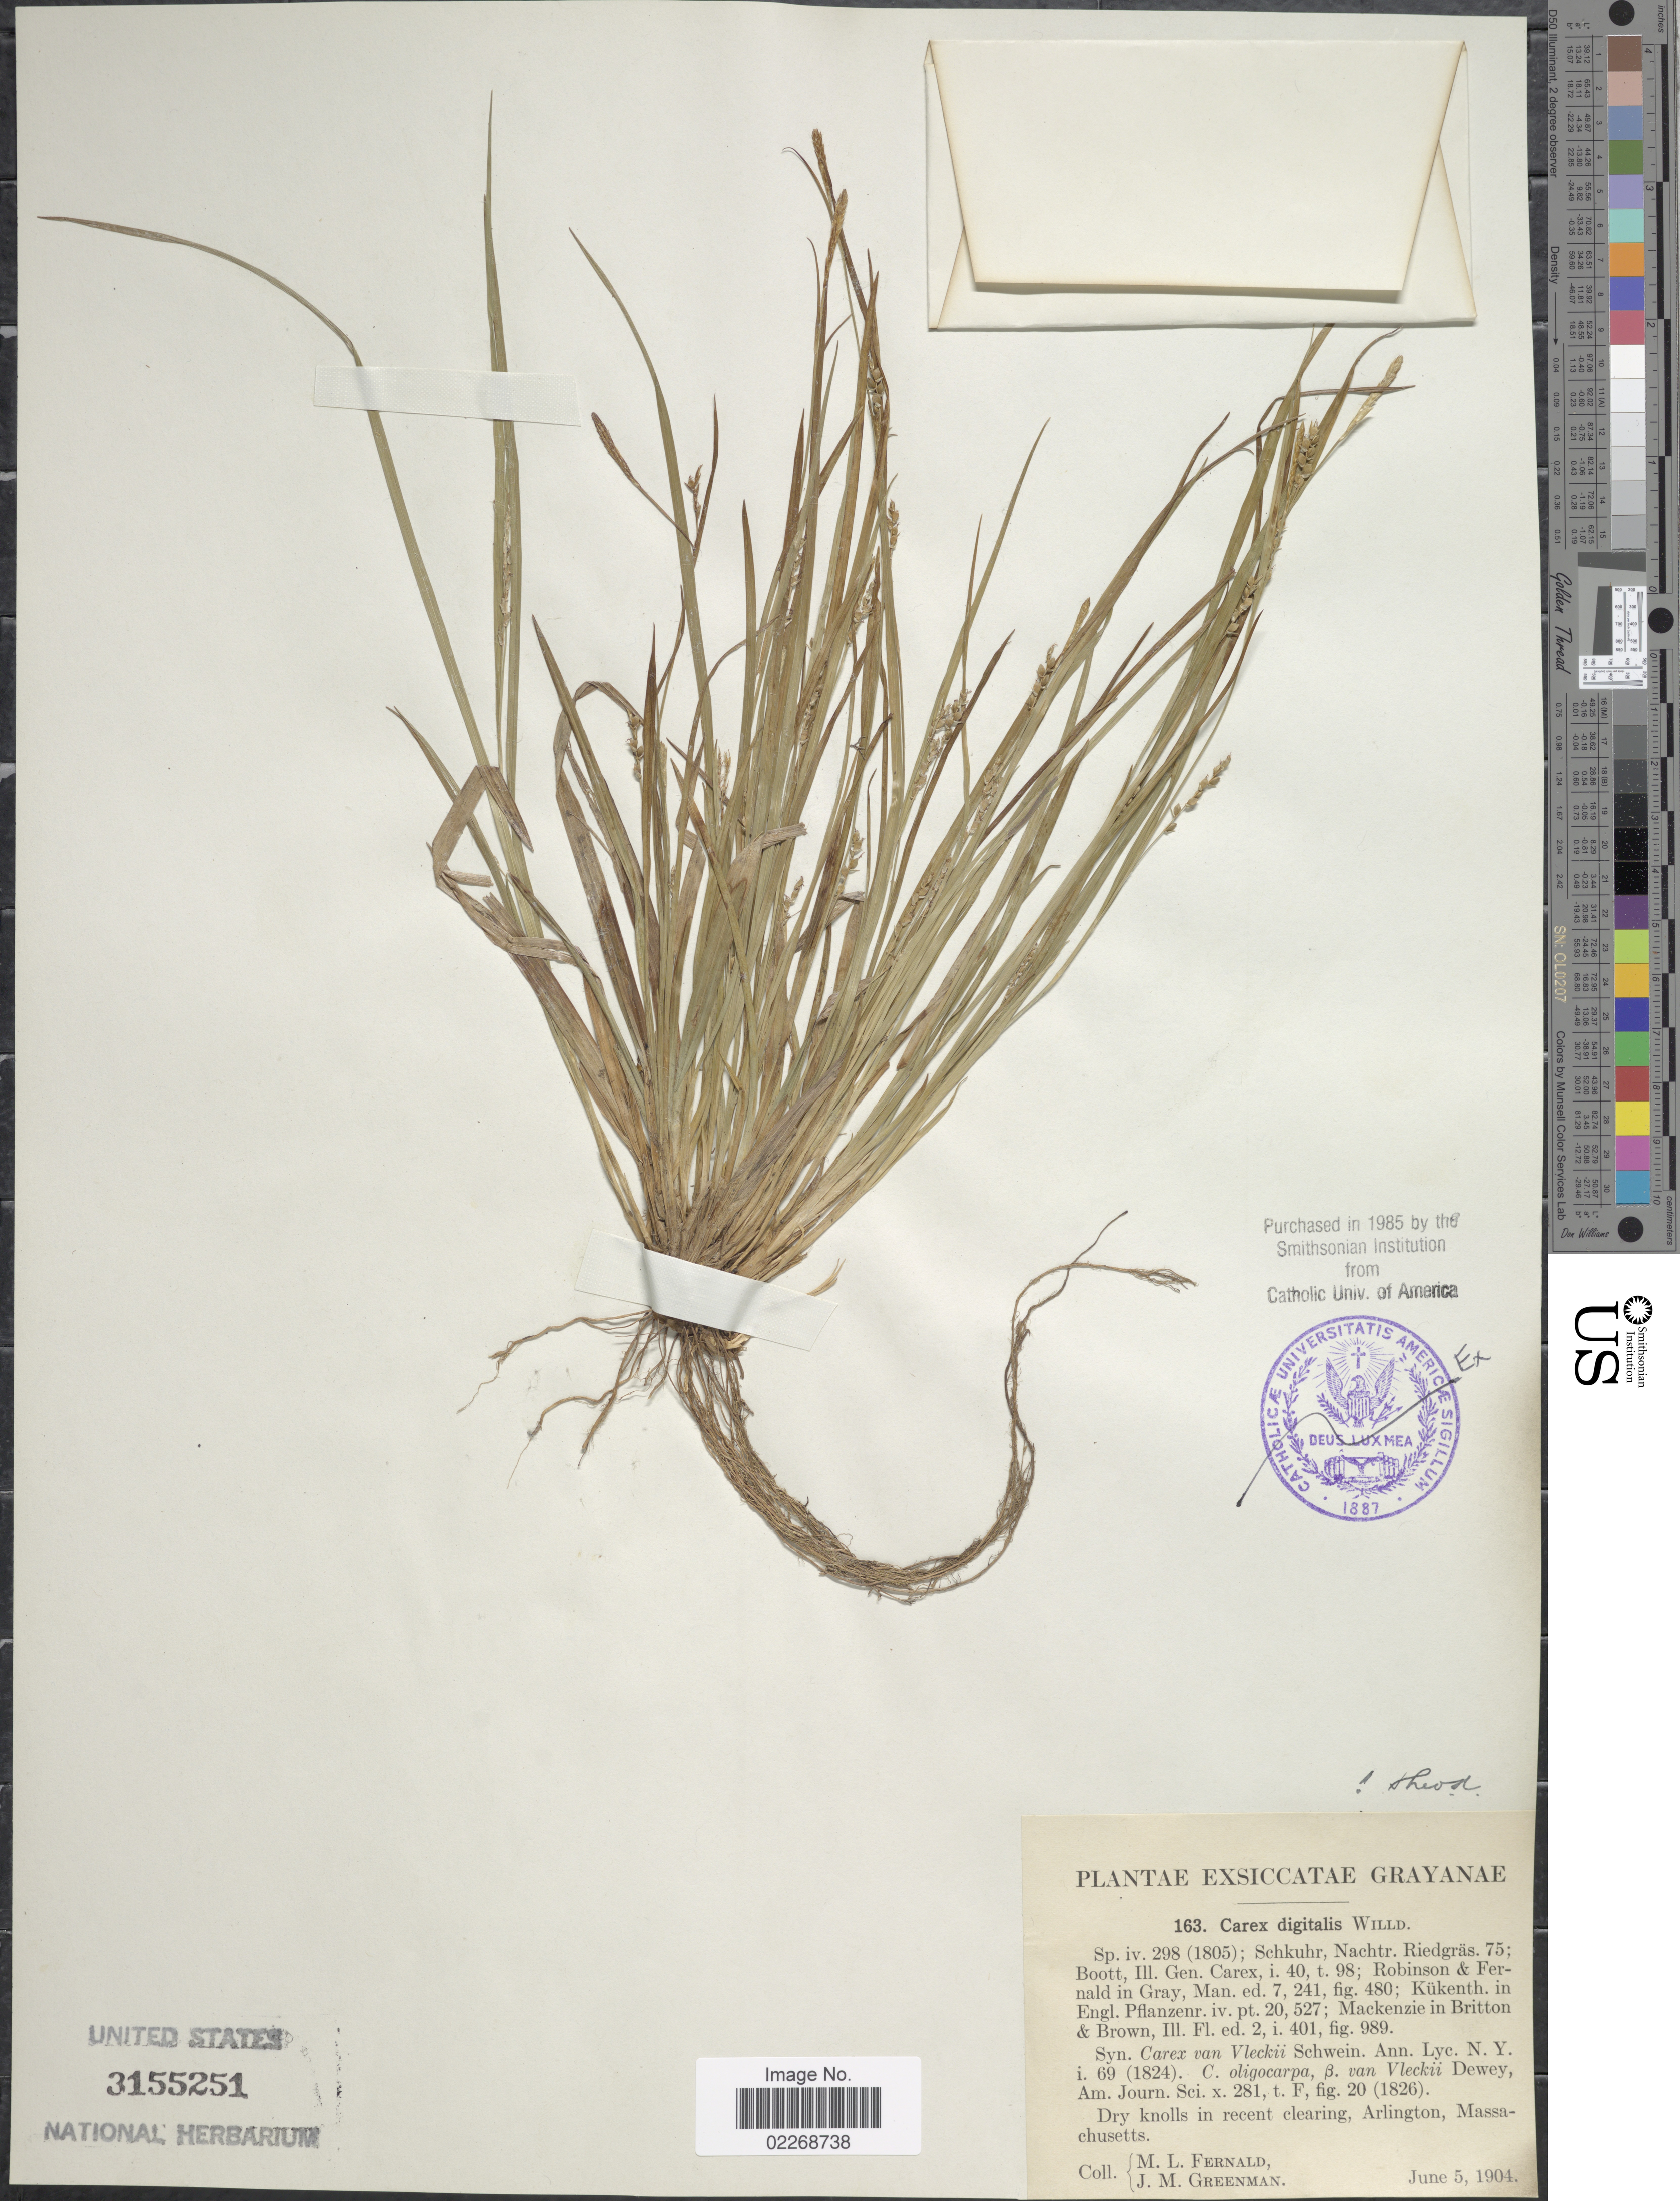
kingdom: Plantae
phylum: Tracheophyta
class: Liliopsida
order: Poales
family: Cyperaceae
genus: Carex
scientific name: Carex digitalis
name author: Willd.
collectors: M. L. Fernald & J. M. Greenman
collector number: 163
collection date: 1904-06-05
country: United States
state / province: Massachusetts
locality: Dry knolls in recent clearing, Arlington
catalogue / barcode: US 3155251